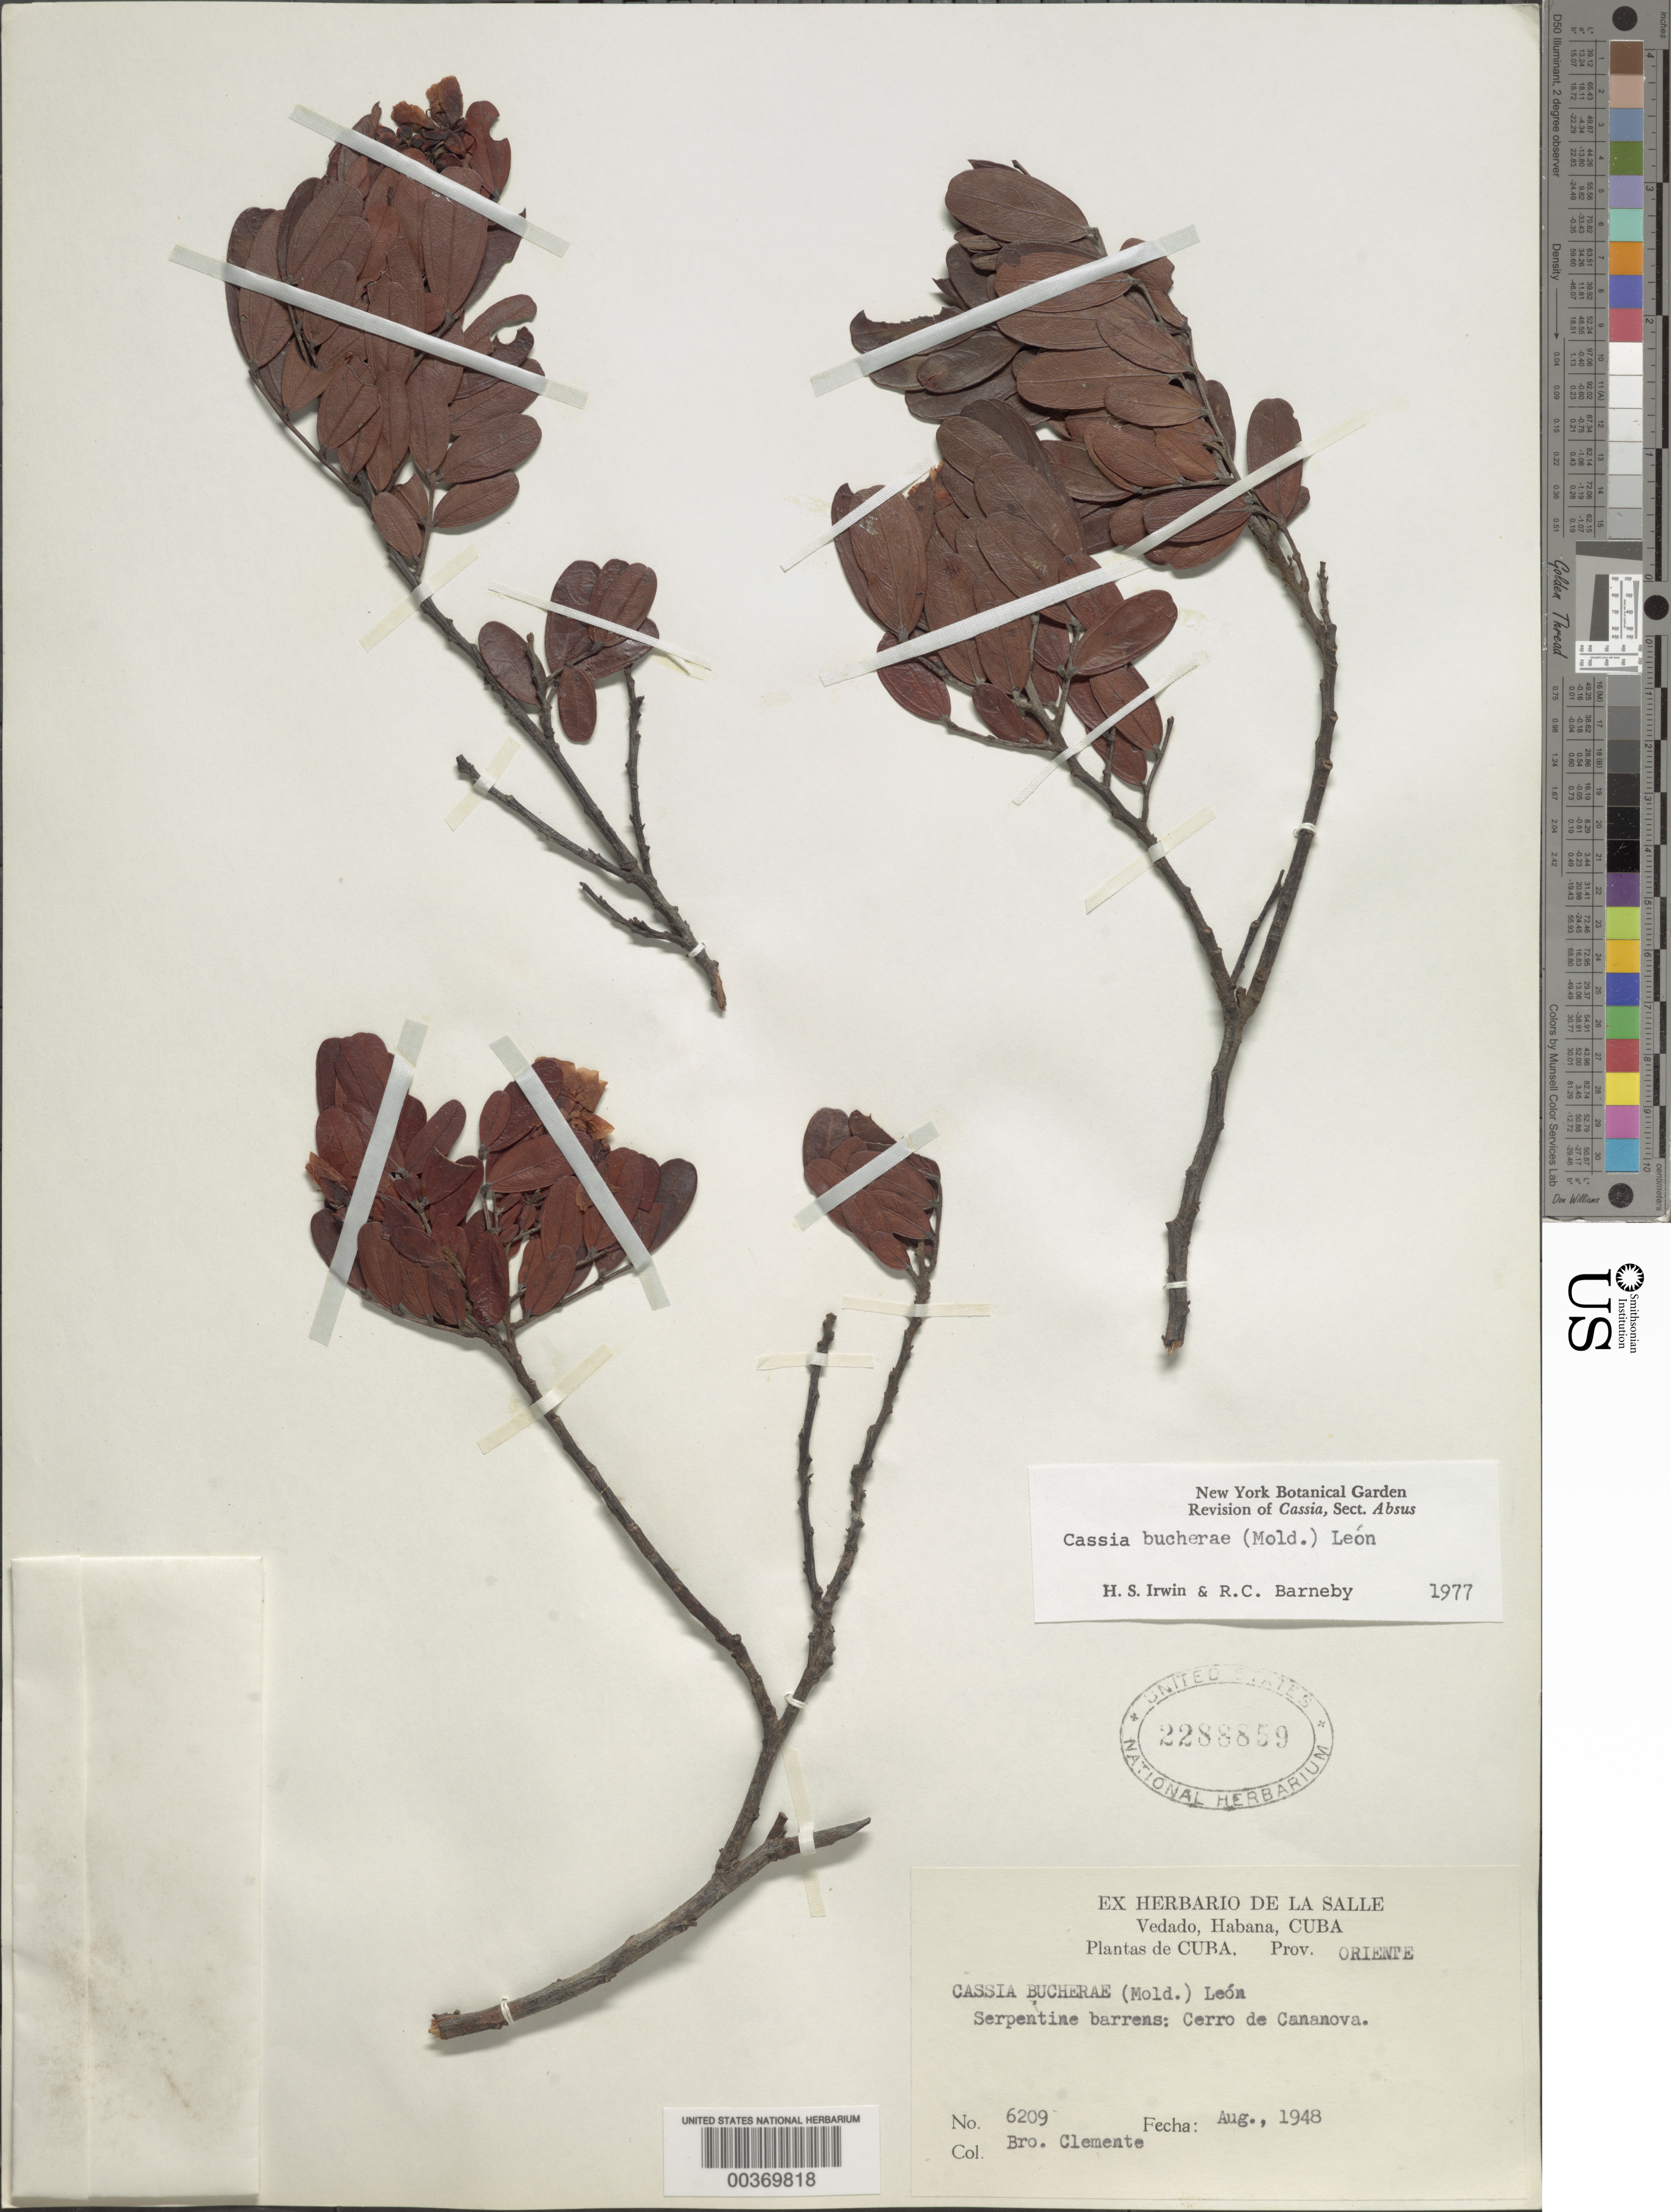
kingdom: Plantae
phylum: Tracheophyta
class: Magnoliopsida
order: Fabales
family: Fabaceae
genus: Chamaecrista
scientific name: Chamaecrista bucherae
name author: (Moldenke) H.S. Irwin & Barneby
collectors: B. Clement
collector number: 6209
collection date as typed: Aug 1948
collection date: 1948-08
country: Cuba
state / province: Oriente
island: Greater Antilles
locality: Serpentine barrens; cerro de cananova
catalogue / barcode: US 2288859